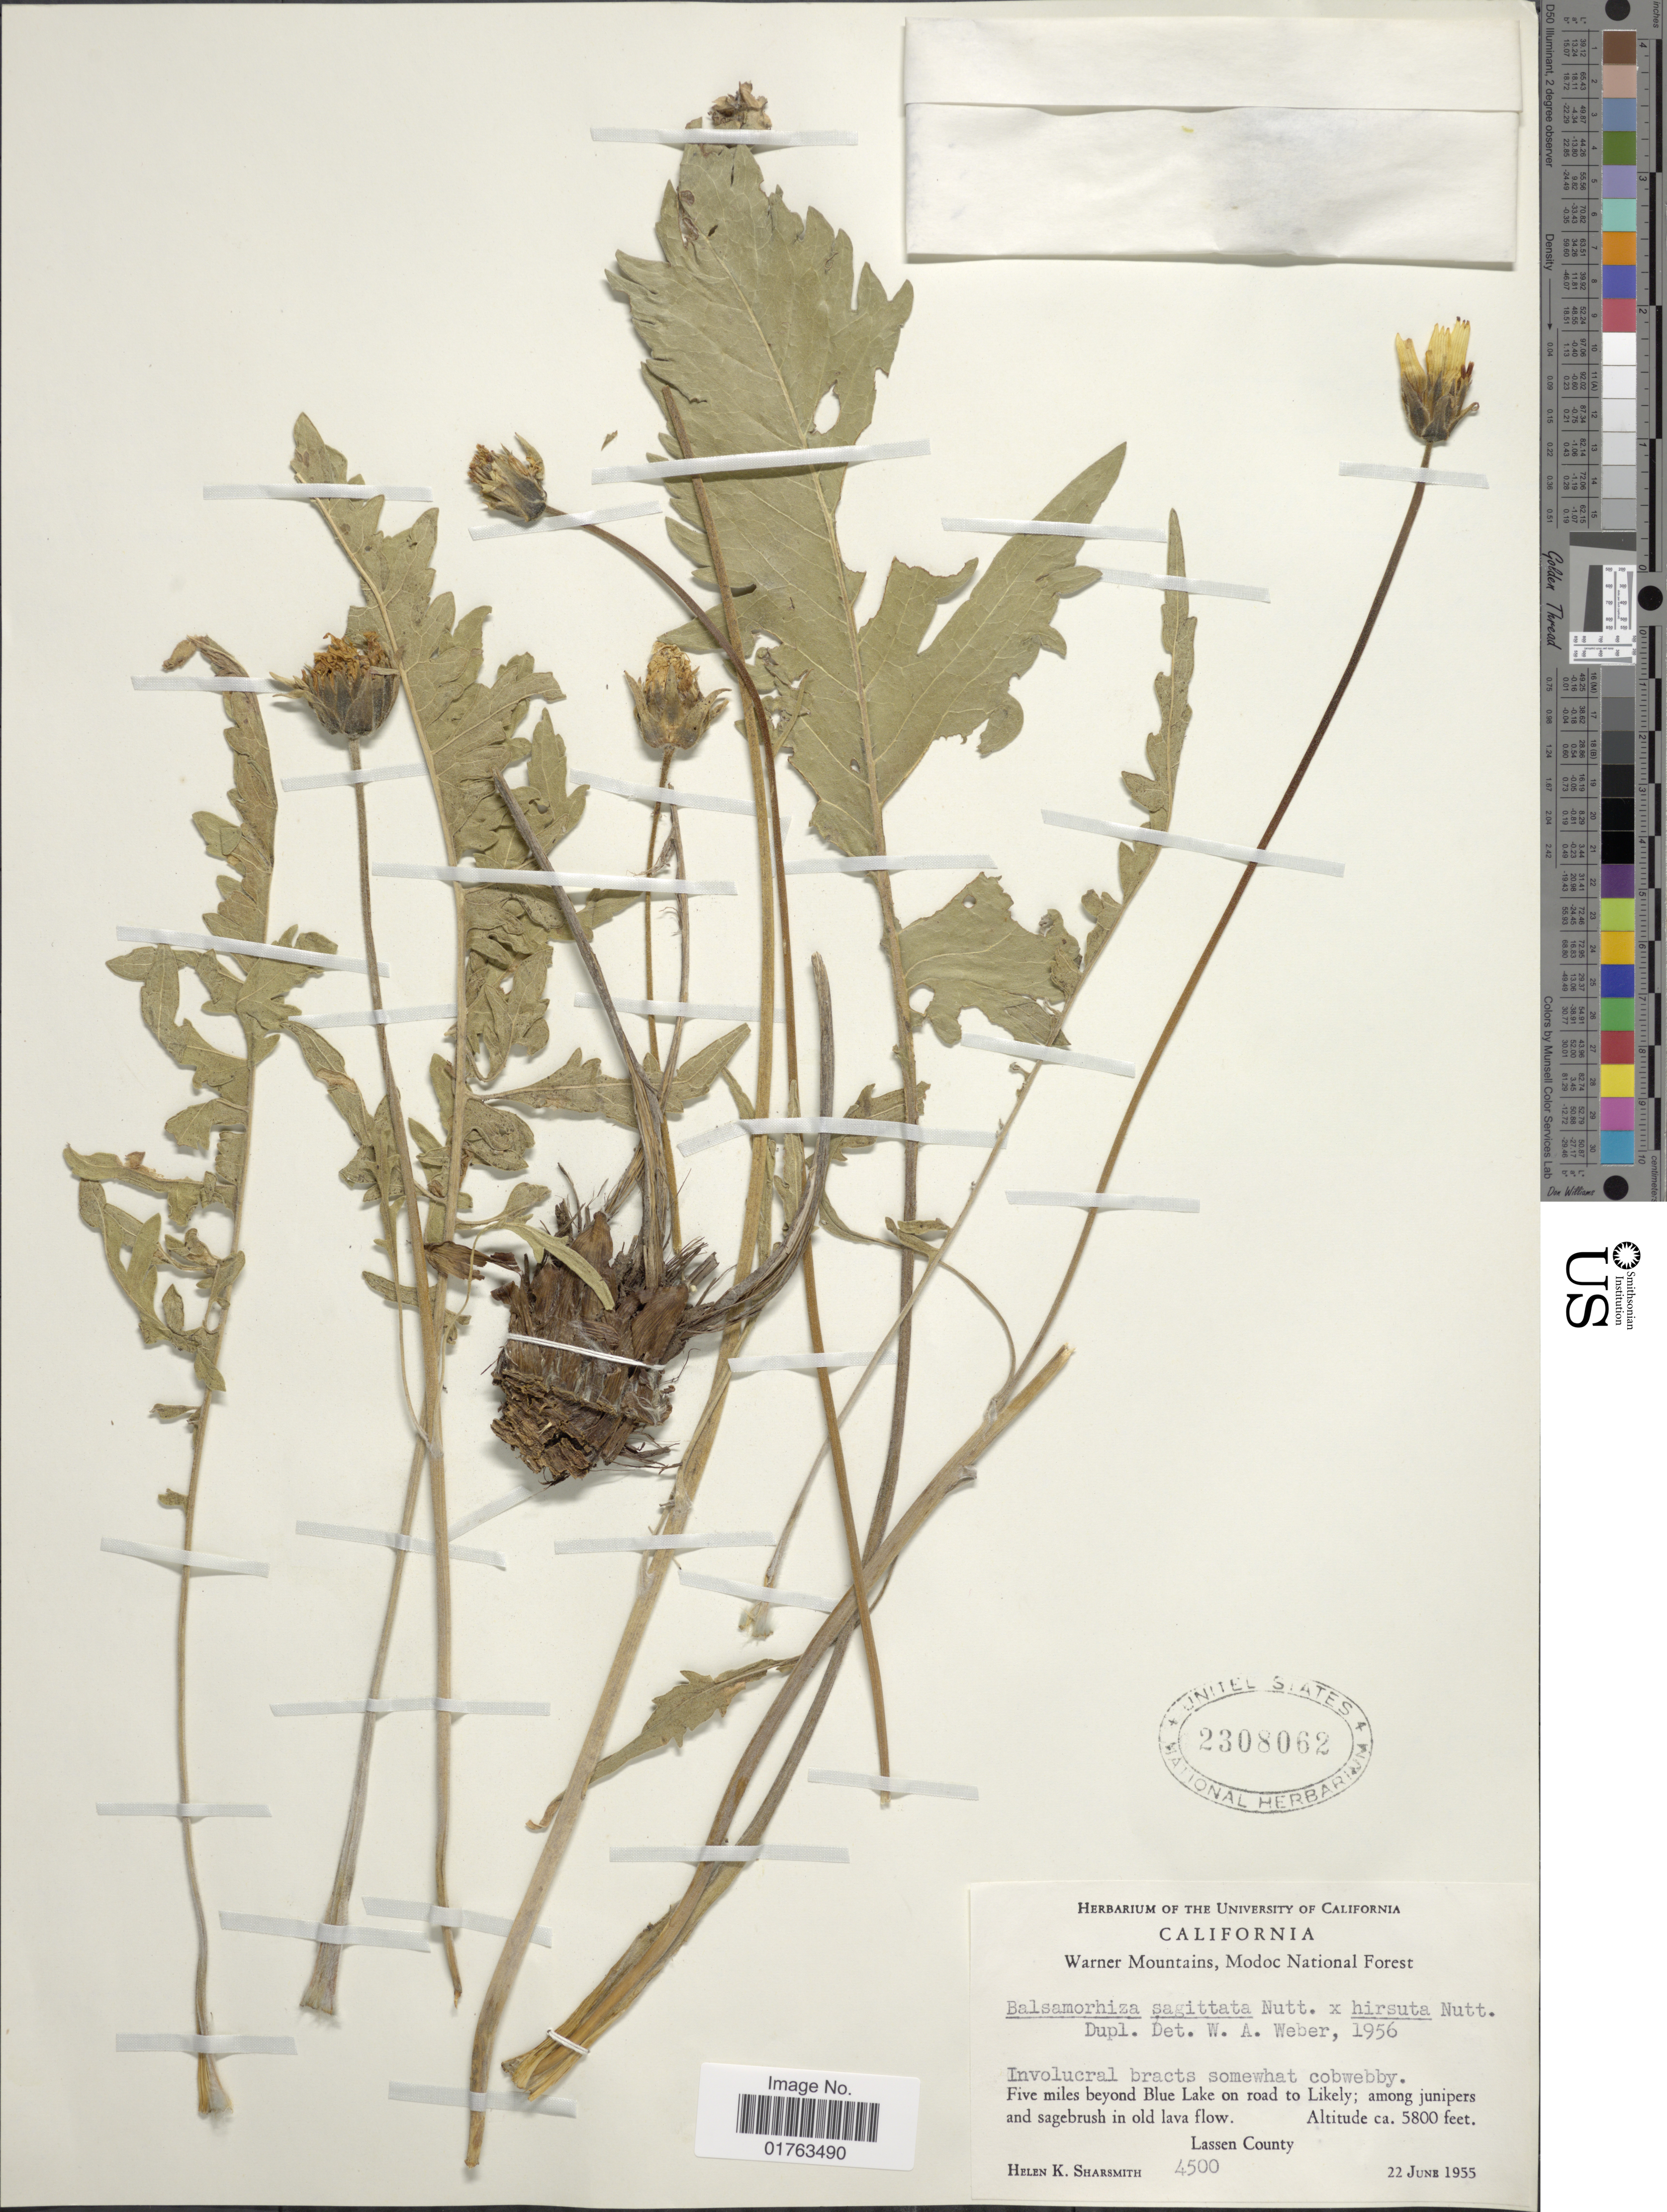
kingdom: Plantae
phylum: Tracheophyta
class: Magnoliopsida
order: Asterales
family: Asteraceae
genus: Balsamorhiza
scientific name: Balsamorhiza sagittata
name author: (Pursh) Nutt.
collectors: H. Sharsmith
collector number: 4500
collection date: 1955-06-22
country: United States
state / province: California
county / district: Lassen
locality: Five miles beyond Blue Lake on road to Likely; among junipers and sagebrush in old lava flow, Lassen County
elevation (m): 1768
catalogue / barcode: US 2308062